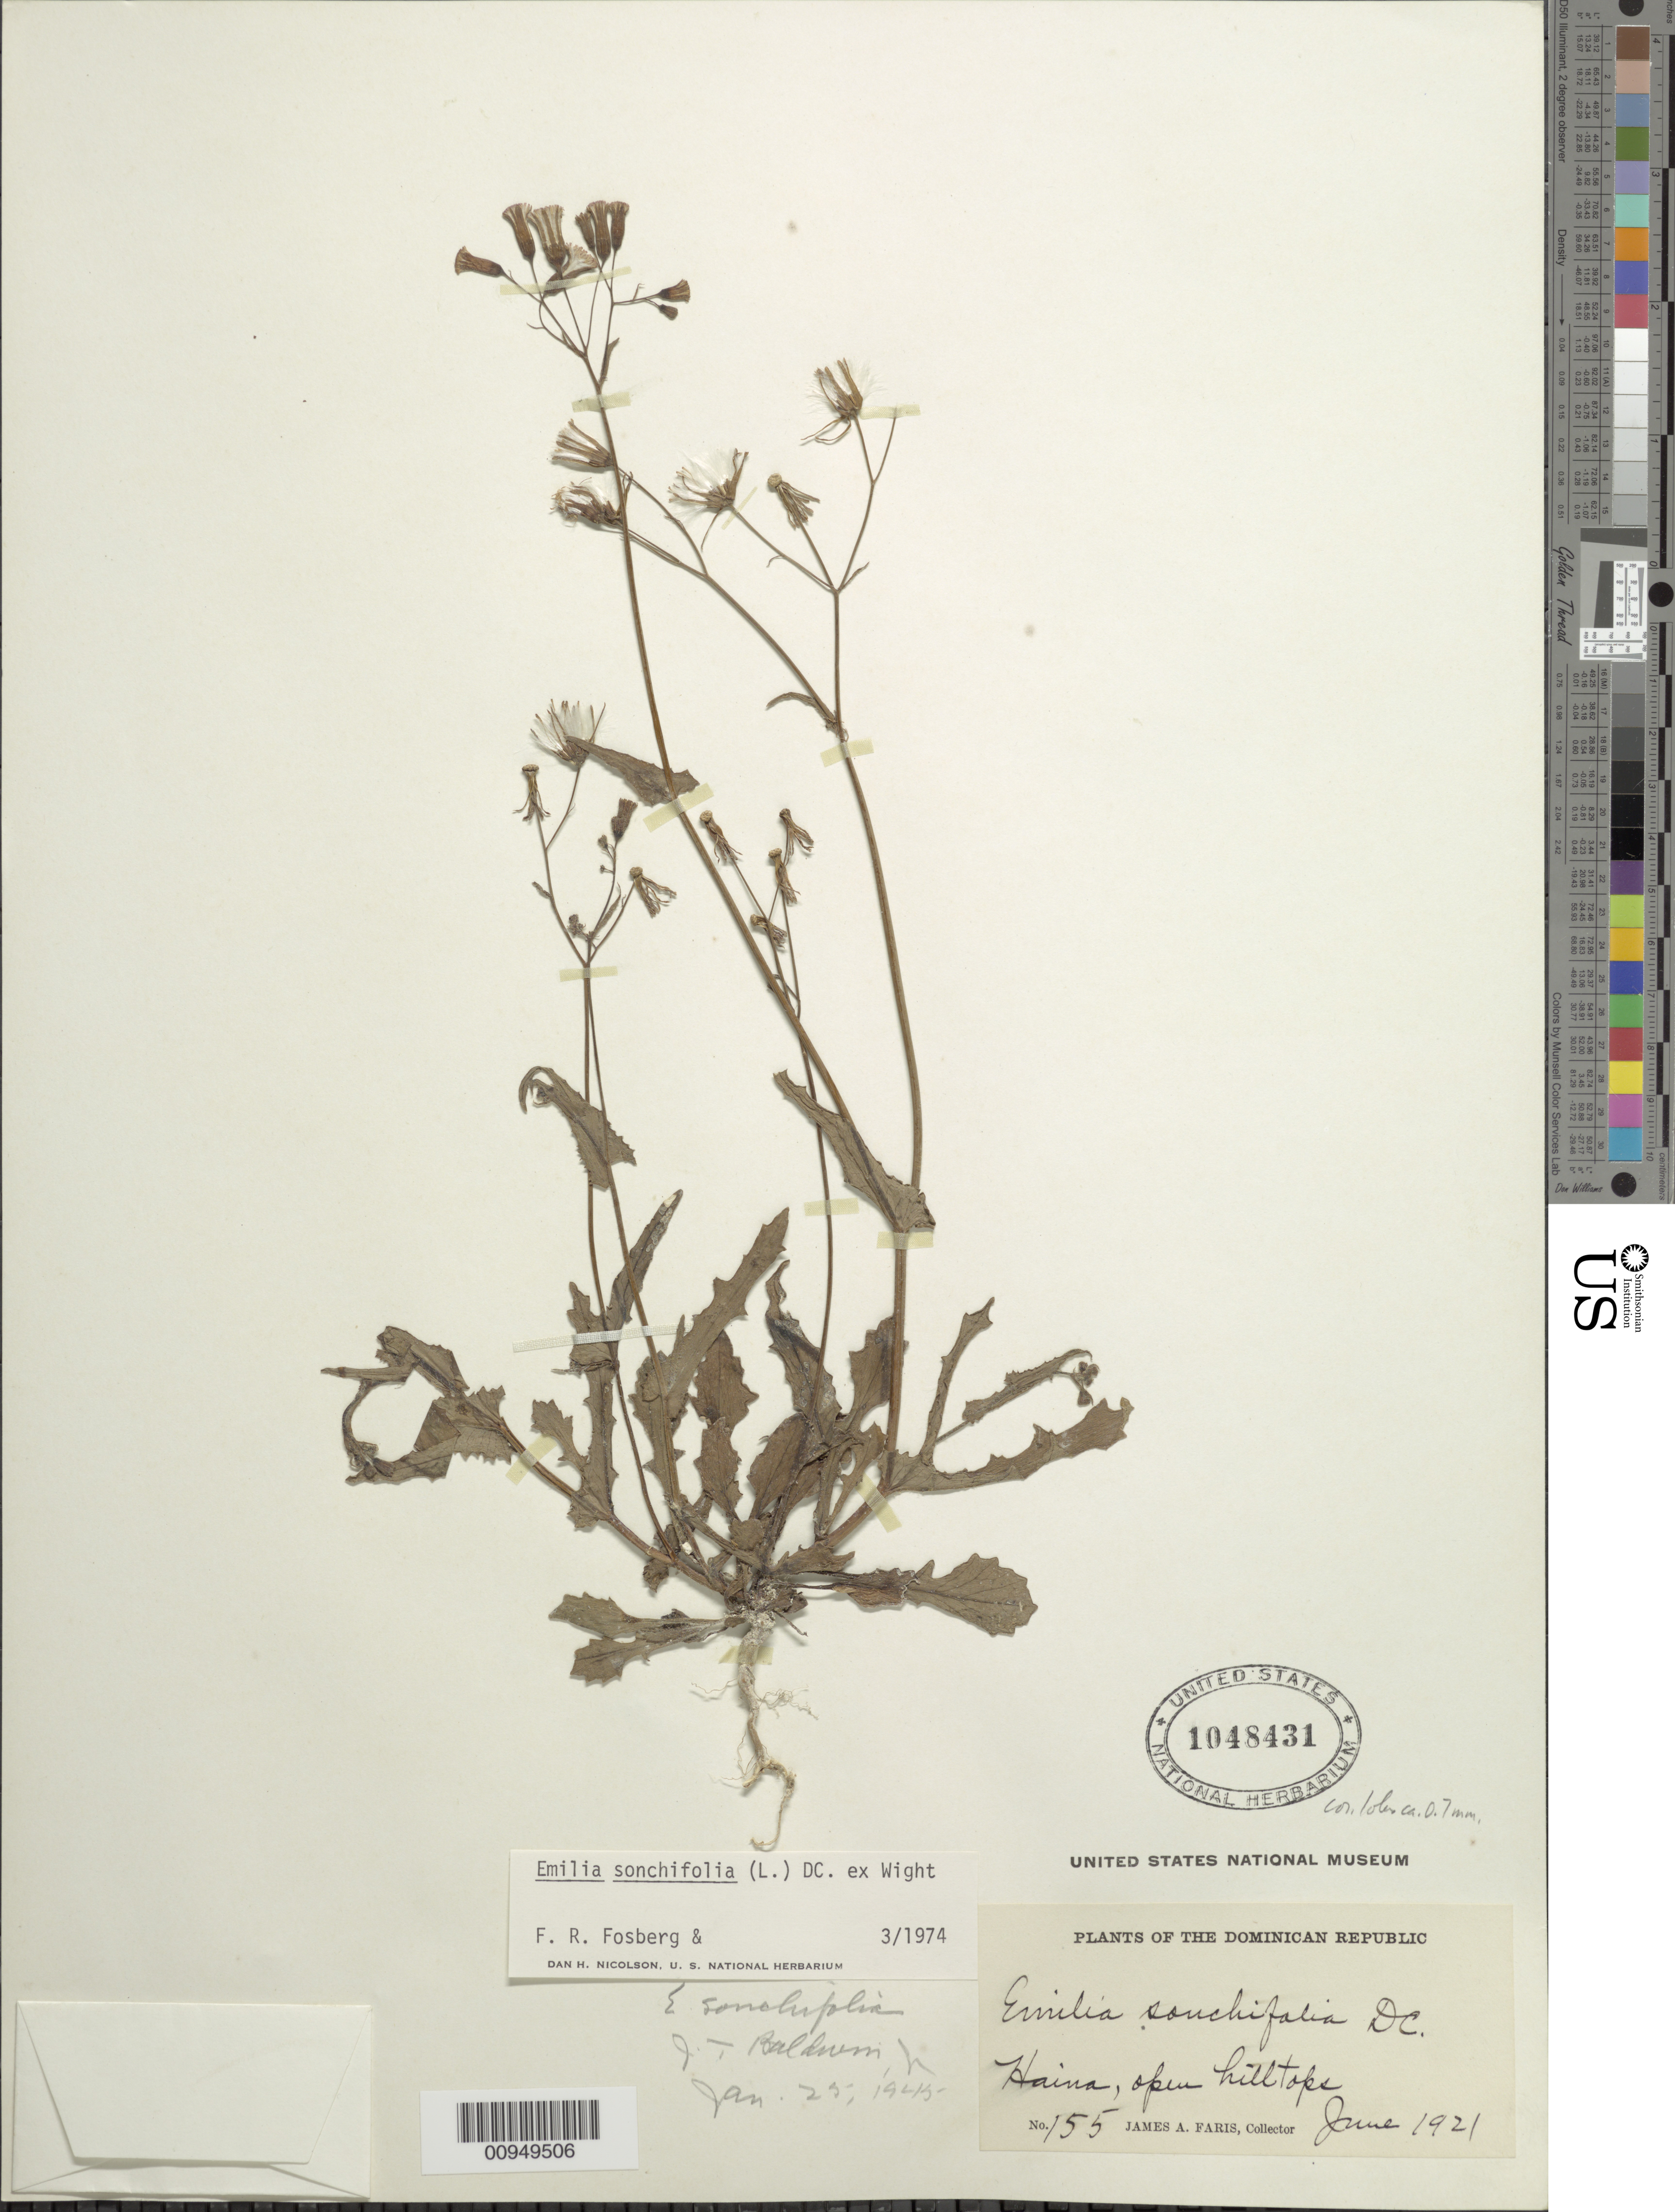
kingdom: Plantae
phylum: Tracheophyta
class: Magnoliopsida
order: Asterales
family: Asteraceae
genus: Emilia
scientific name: Emilia sonchifolia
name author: (L.) DC.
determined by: Fosberg, F. R.; Nicolson, D. H.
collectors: J. Faris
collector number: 155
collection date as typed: Jun 1921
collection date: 1921-06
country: Dominican Republic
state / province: San Cristóbal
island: Hispaniola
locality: Haina, hilltops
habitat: Open hilltops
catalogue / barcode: US 1048431